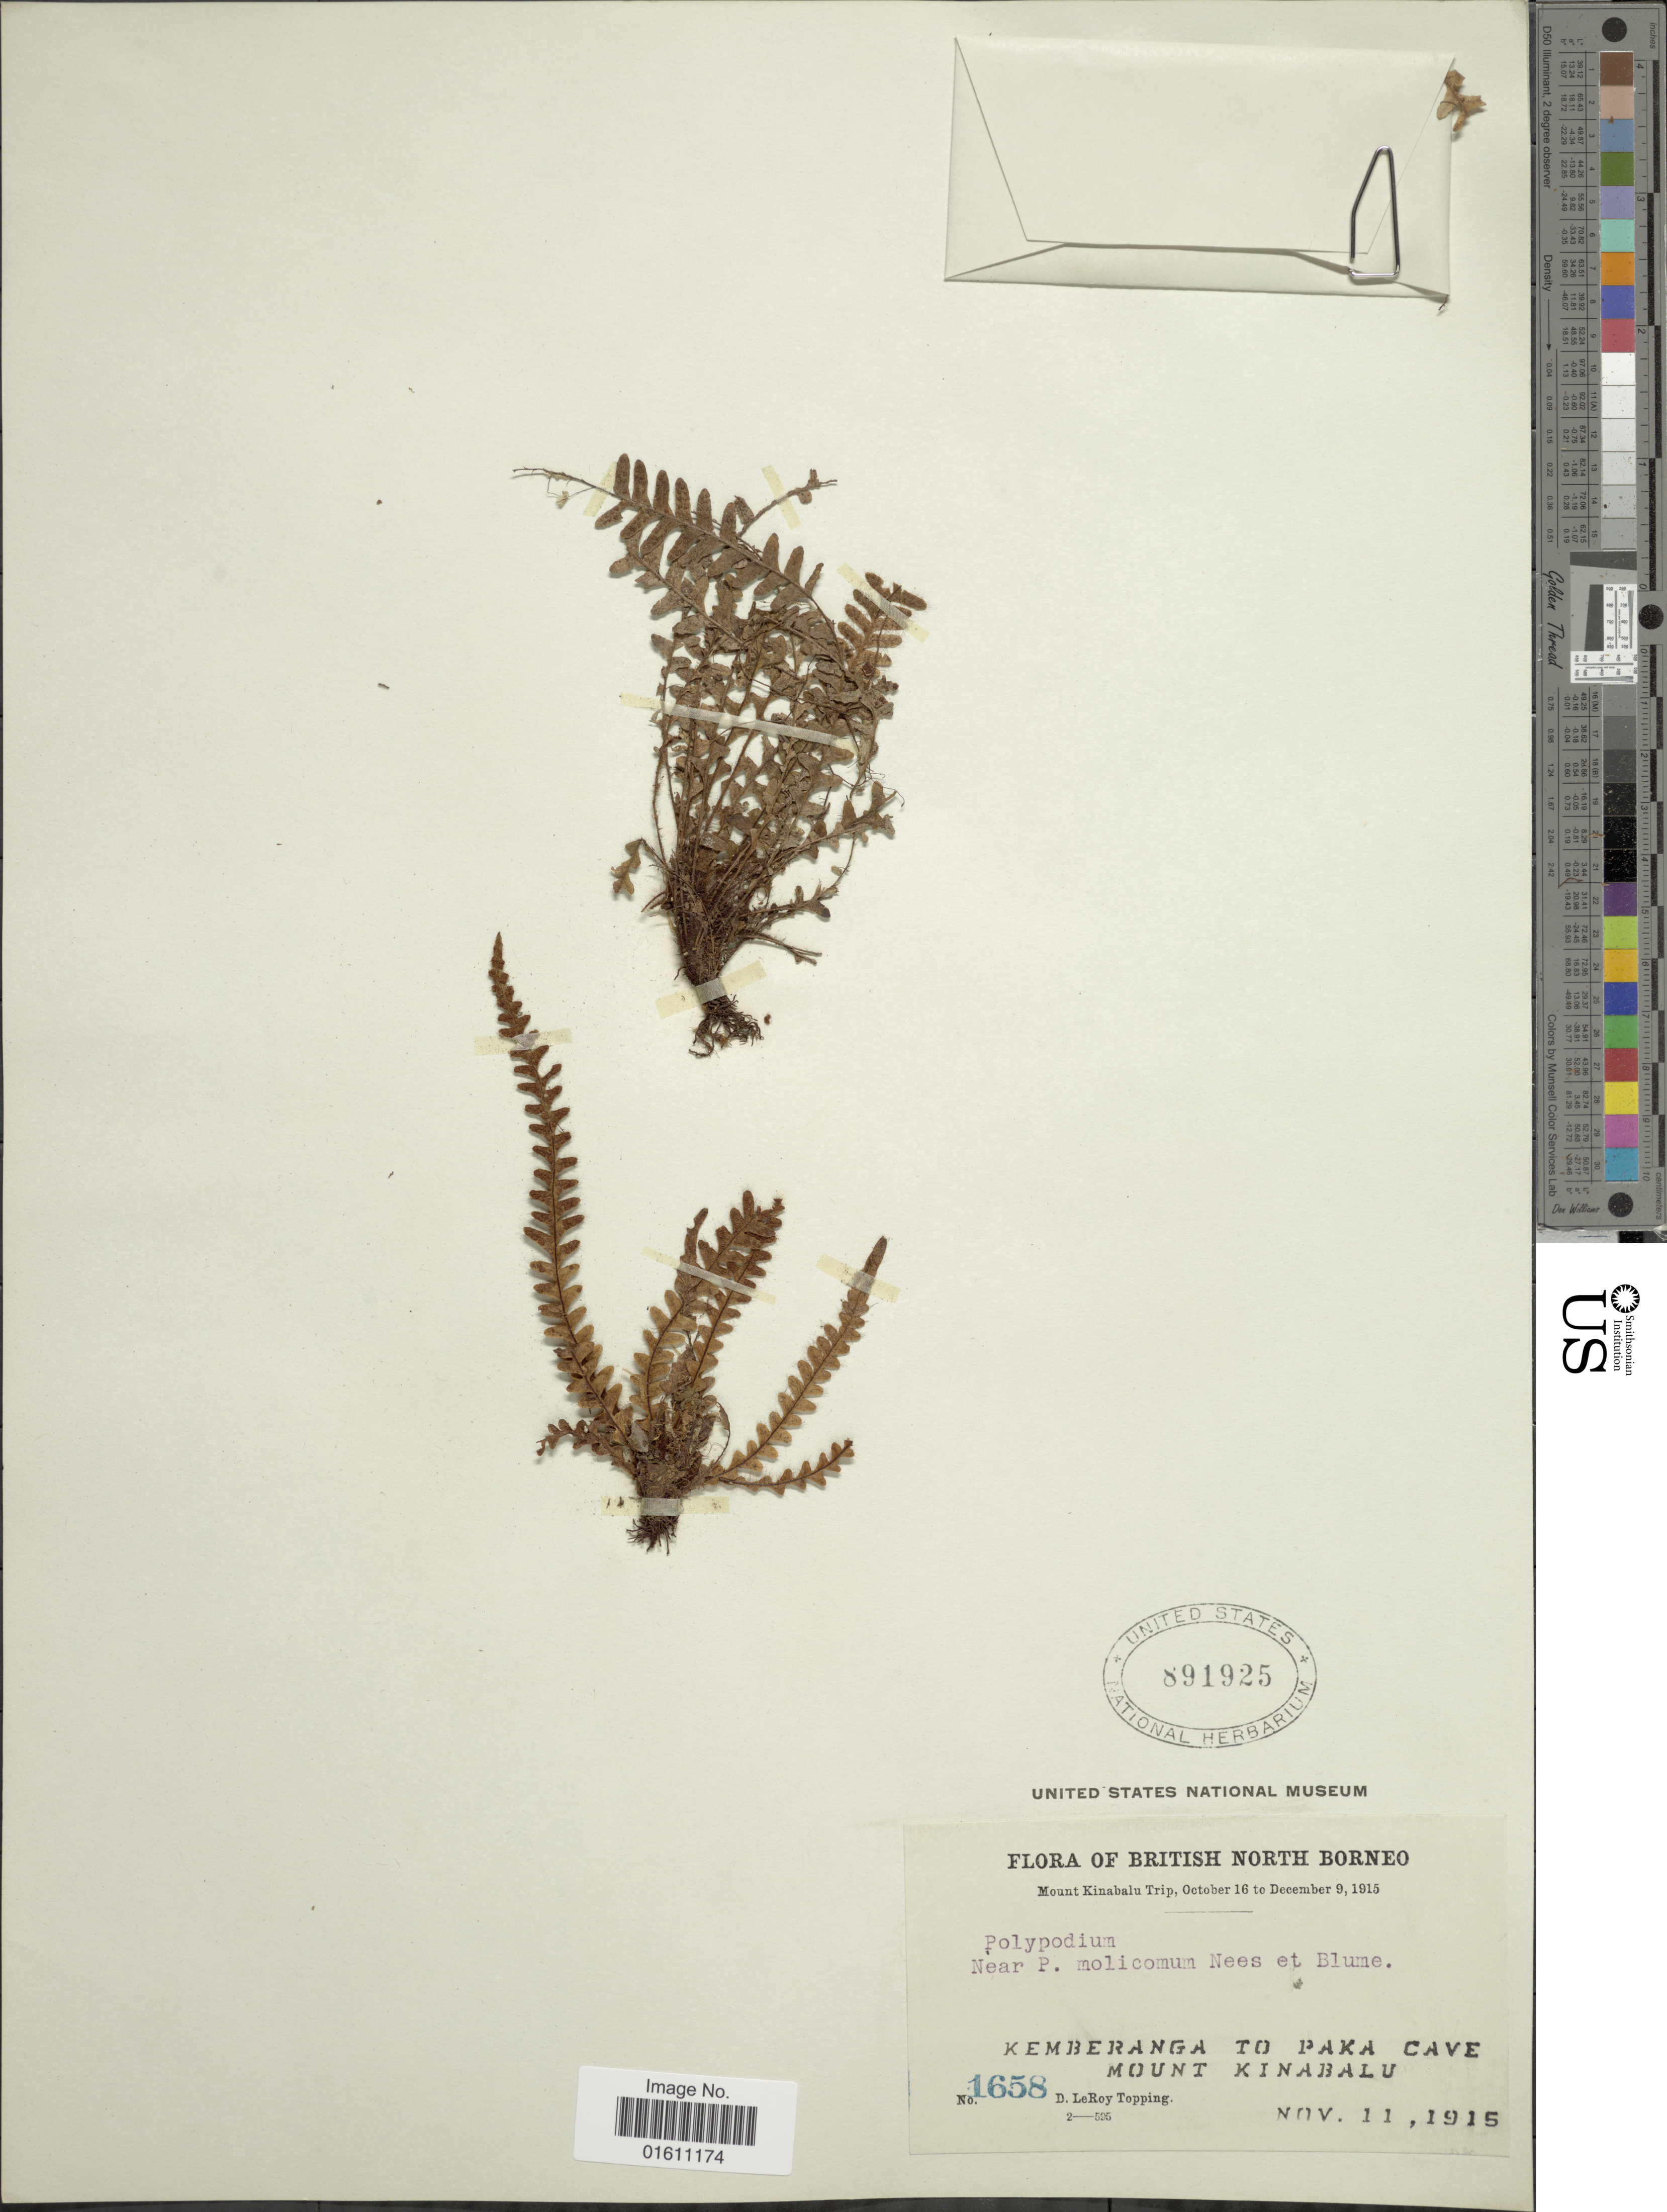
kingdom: Plantae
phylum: Tracheophyta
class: Polypodiopsida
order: Polypodiales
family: Polypodiaceae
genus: Dasygrammitis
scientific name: Dasygrammitis mollicoma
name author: (Nees & Blume) Parris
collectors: D. L. Topping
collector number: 1658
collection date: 1915-11-11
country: Malaysia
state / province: Sabah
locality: British North Borneo, Kemberanga to Paka Cave Mount Kinabalu.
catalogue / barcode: US 891925